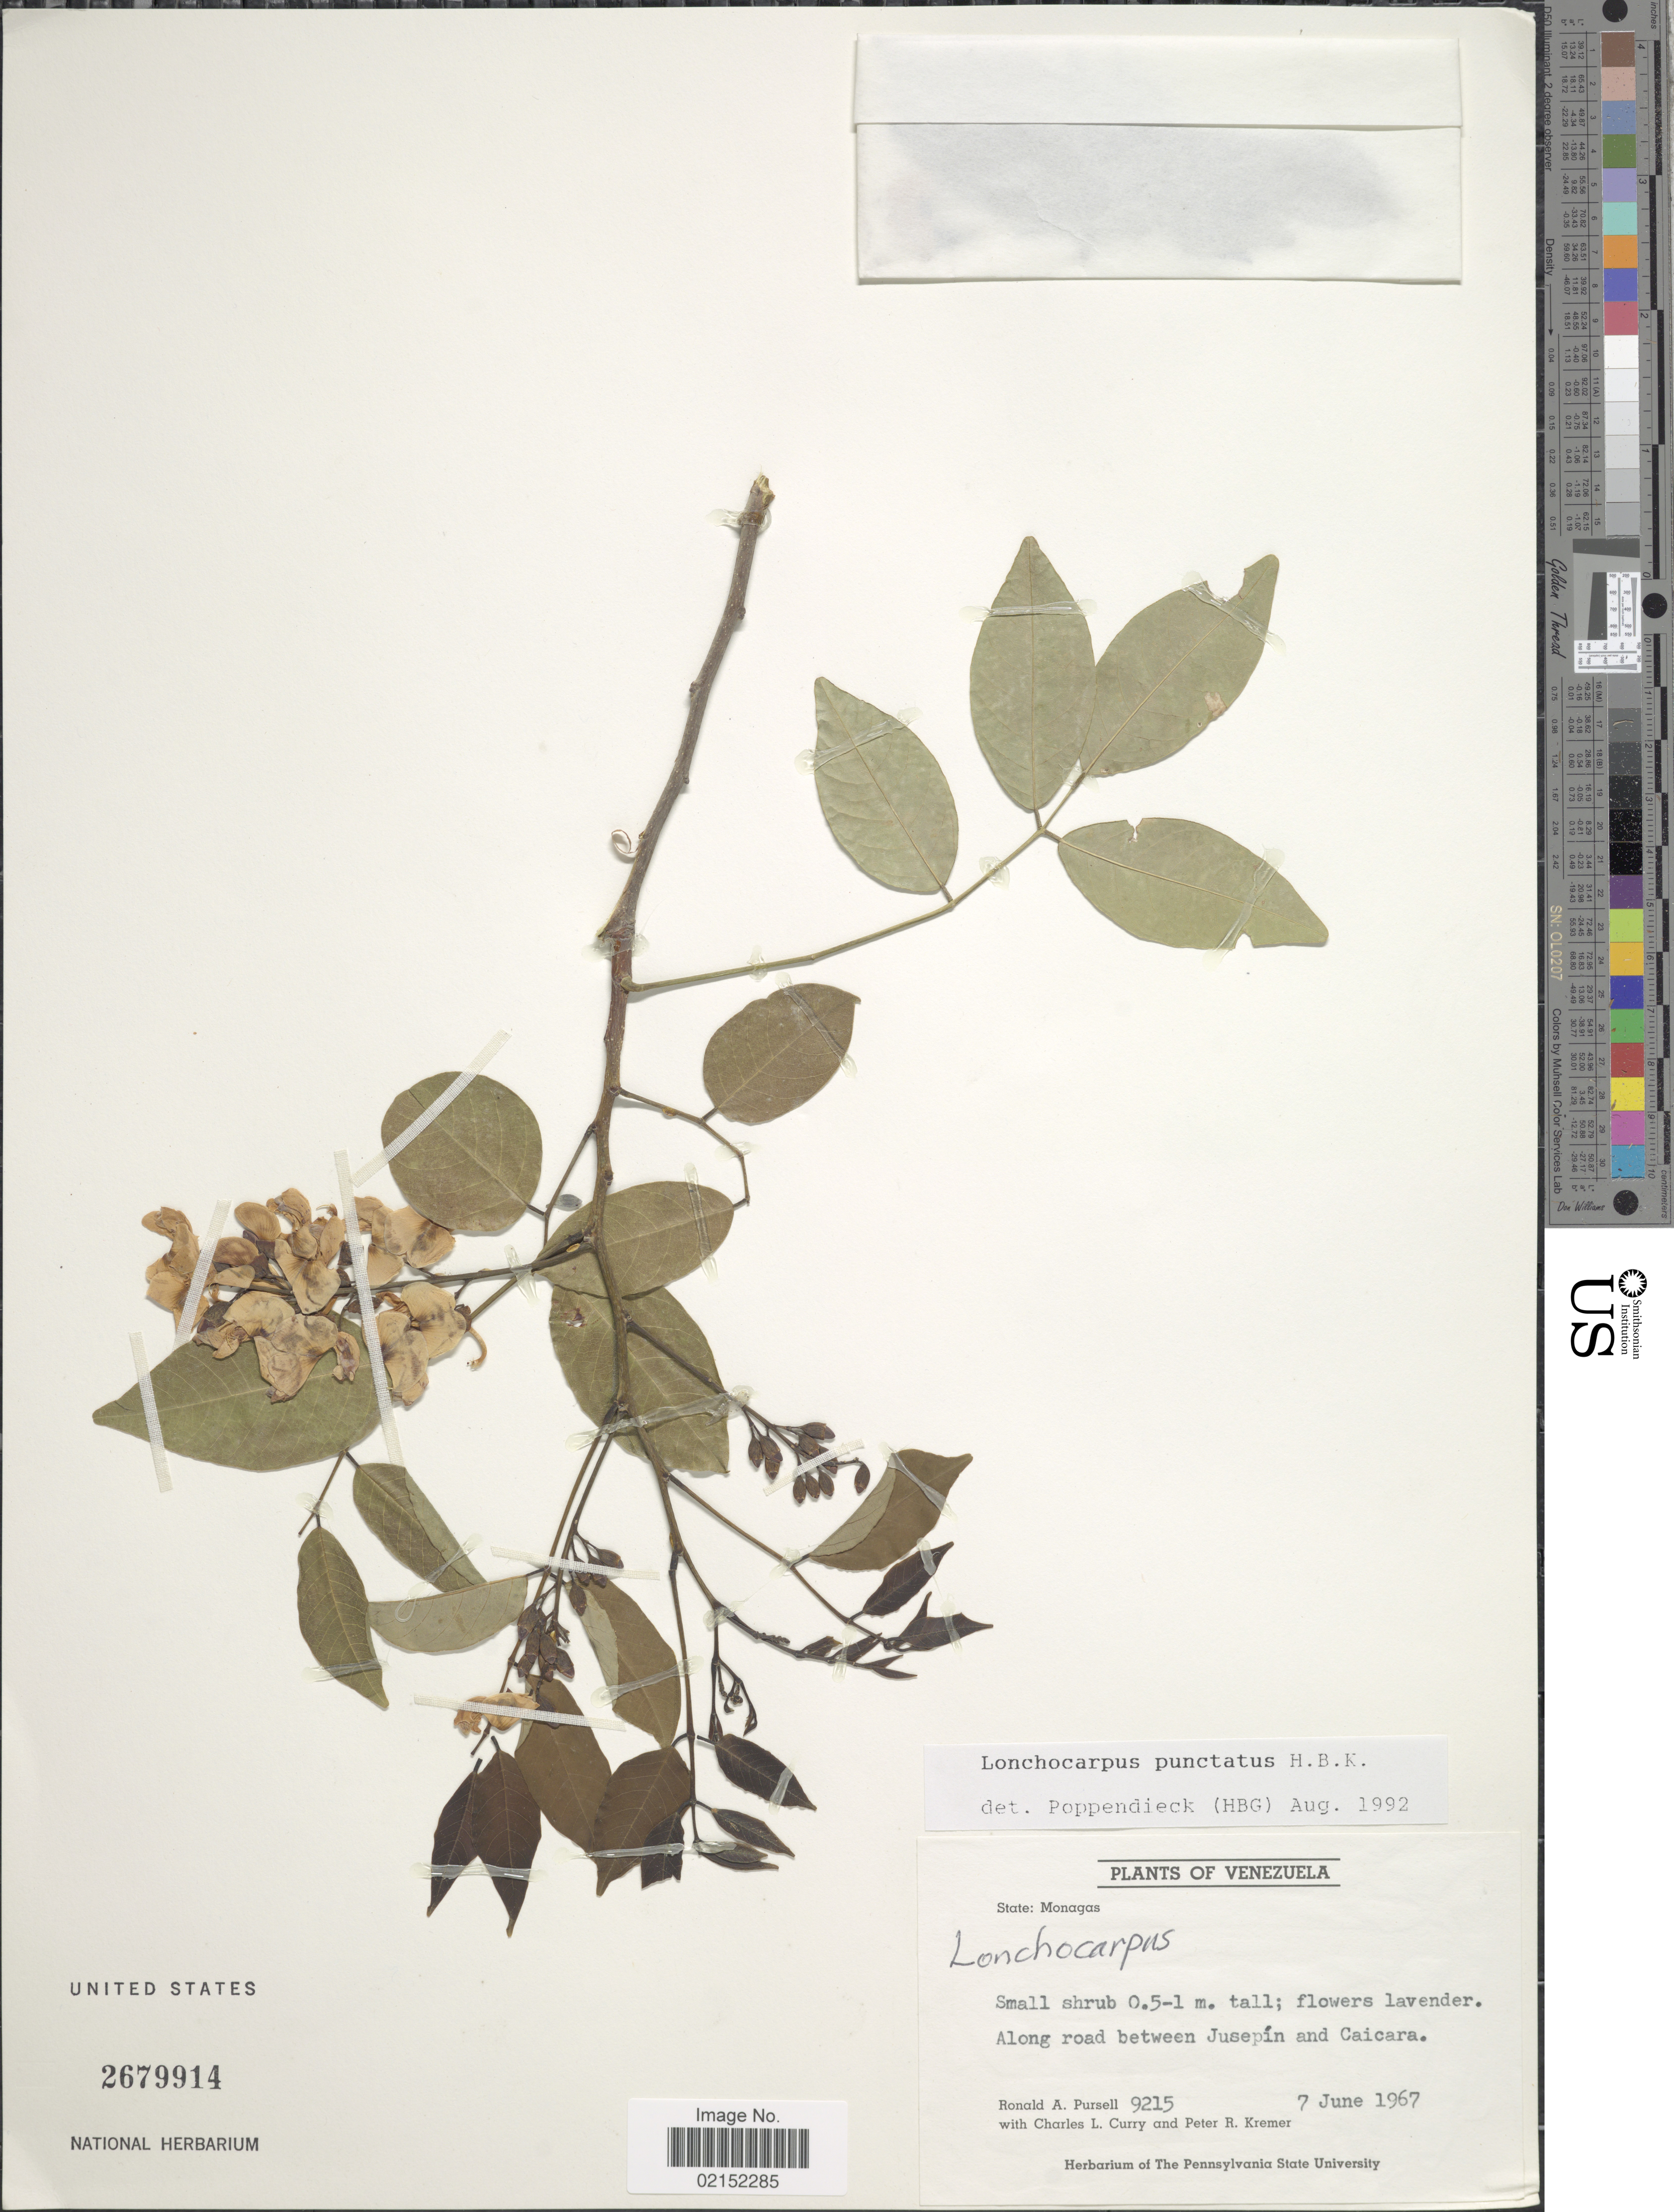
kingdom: Plantae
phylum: Tracheophyta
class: Magnoliopsida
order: Fabales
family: Fabaceae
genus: Lonchocarpus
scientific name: Lonchocarpus punctatus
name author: Kunth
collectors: R. A. Pursell, C. L. Curry & P. Kremer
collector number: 9215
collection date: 1967-06-07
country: Venezuela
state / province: Monagas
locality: Along road between Jusepin and Caicara.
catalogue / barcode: US 2679914